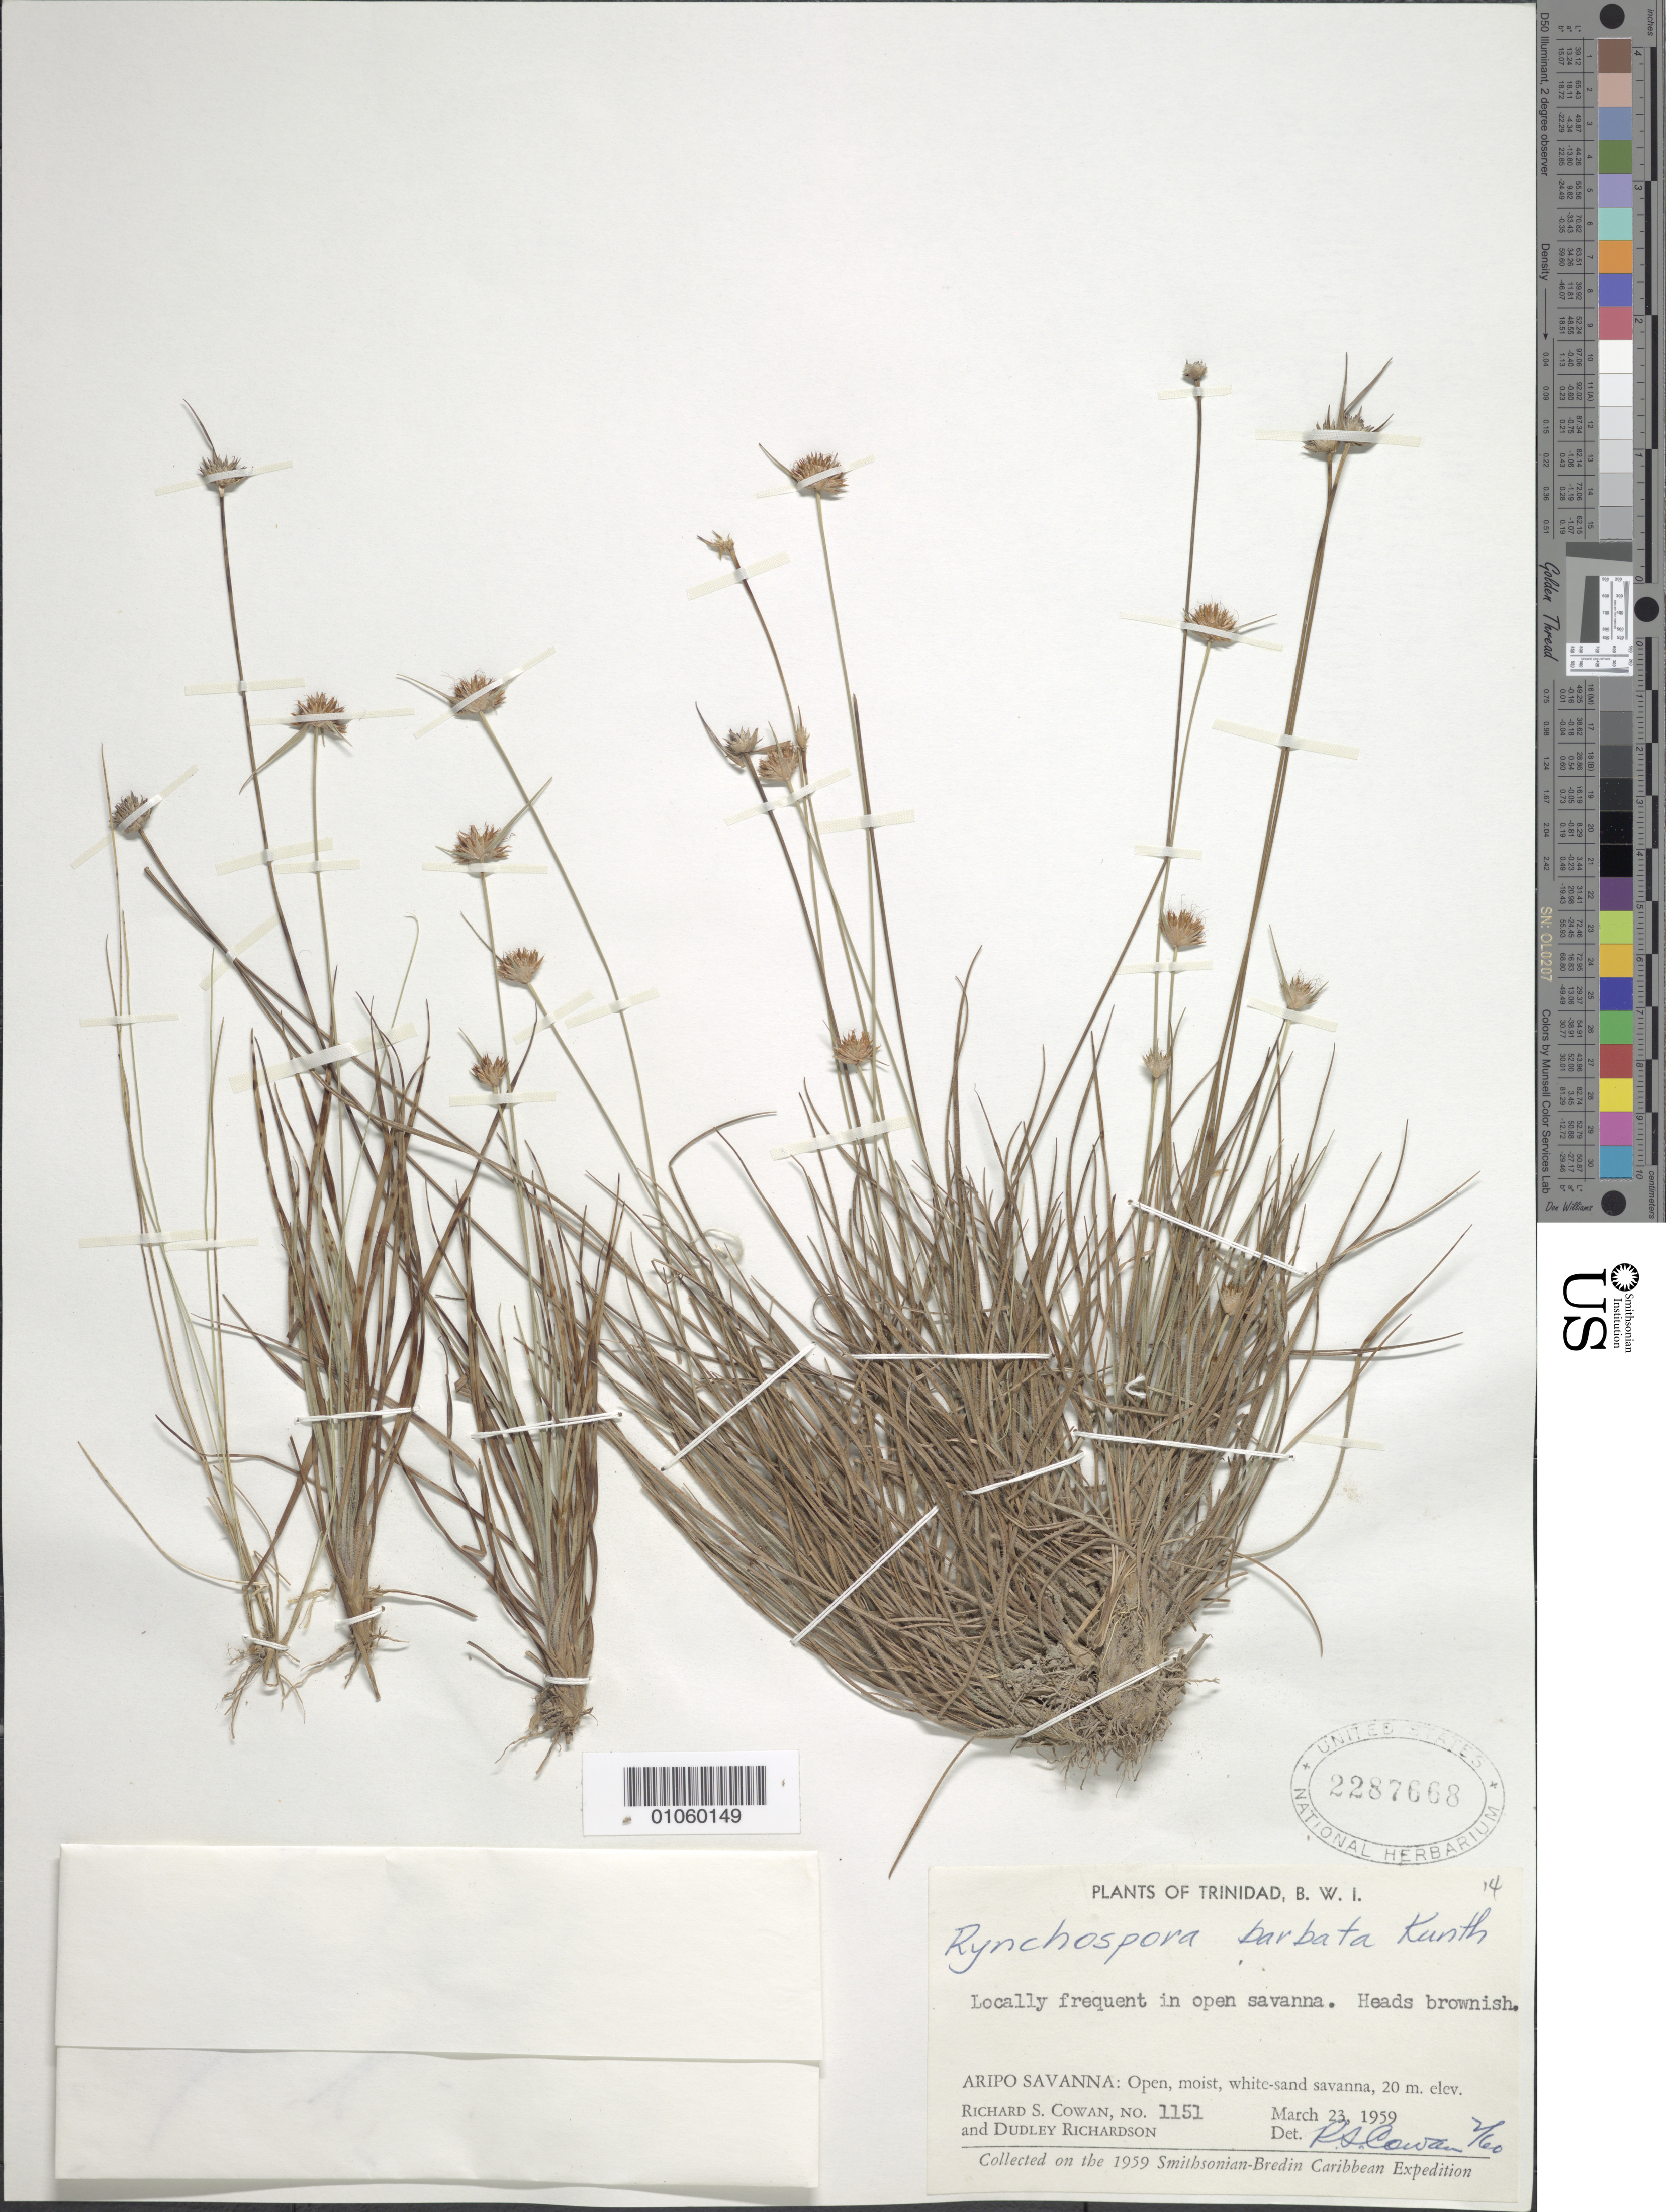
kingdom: Plantae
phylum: Tracheophyta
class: Liliopsida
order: Poales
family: Cyperaceae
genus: Rhynchospora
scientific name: Rhynchospora barbata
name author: (Vahl) Kunth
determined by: Alves, K.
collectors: R. S. Cowan & D. Richardson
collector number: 1151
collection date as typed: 23 Mar 1959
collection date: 1959-03-23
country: Trinidad and Tobago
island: Trinidad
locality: Aripo Savanna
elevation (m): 20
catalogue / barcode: US 2287668